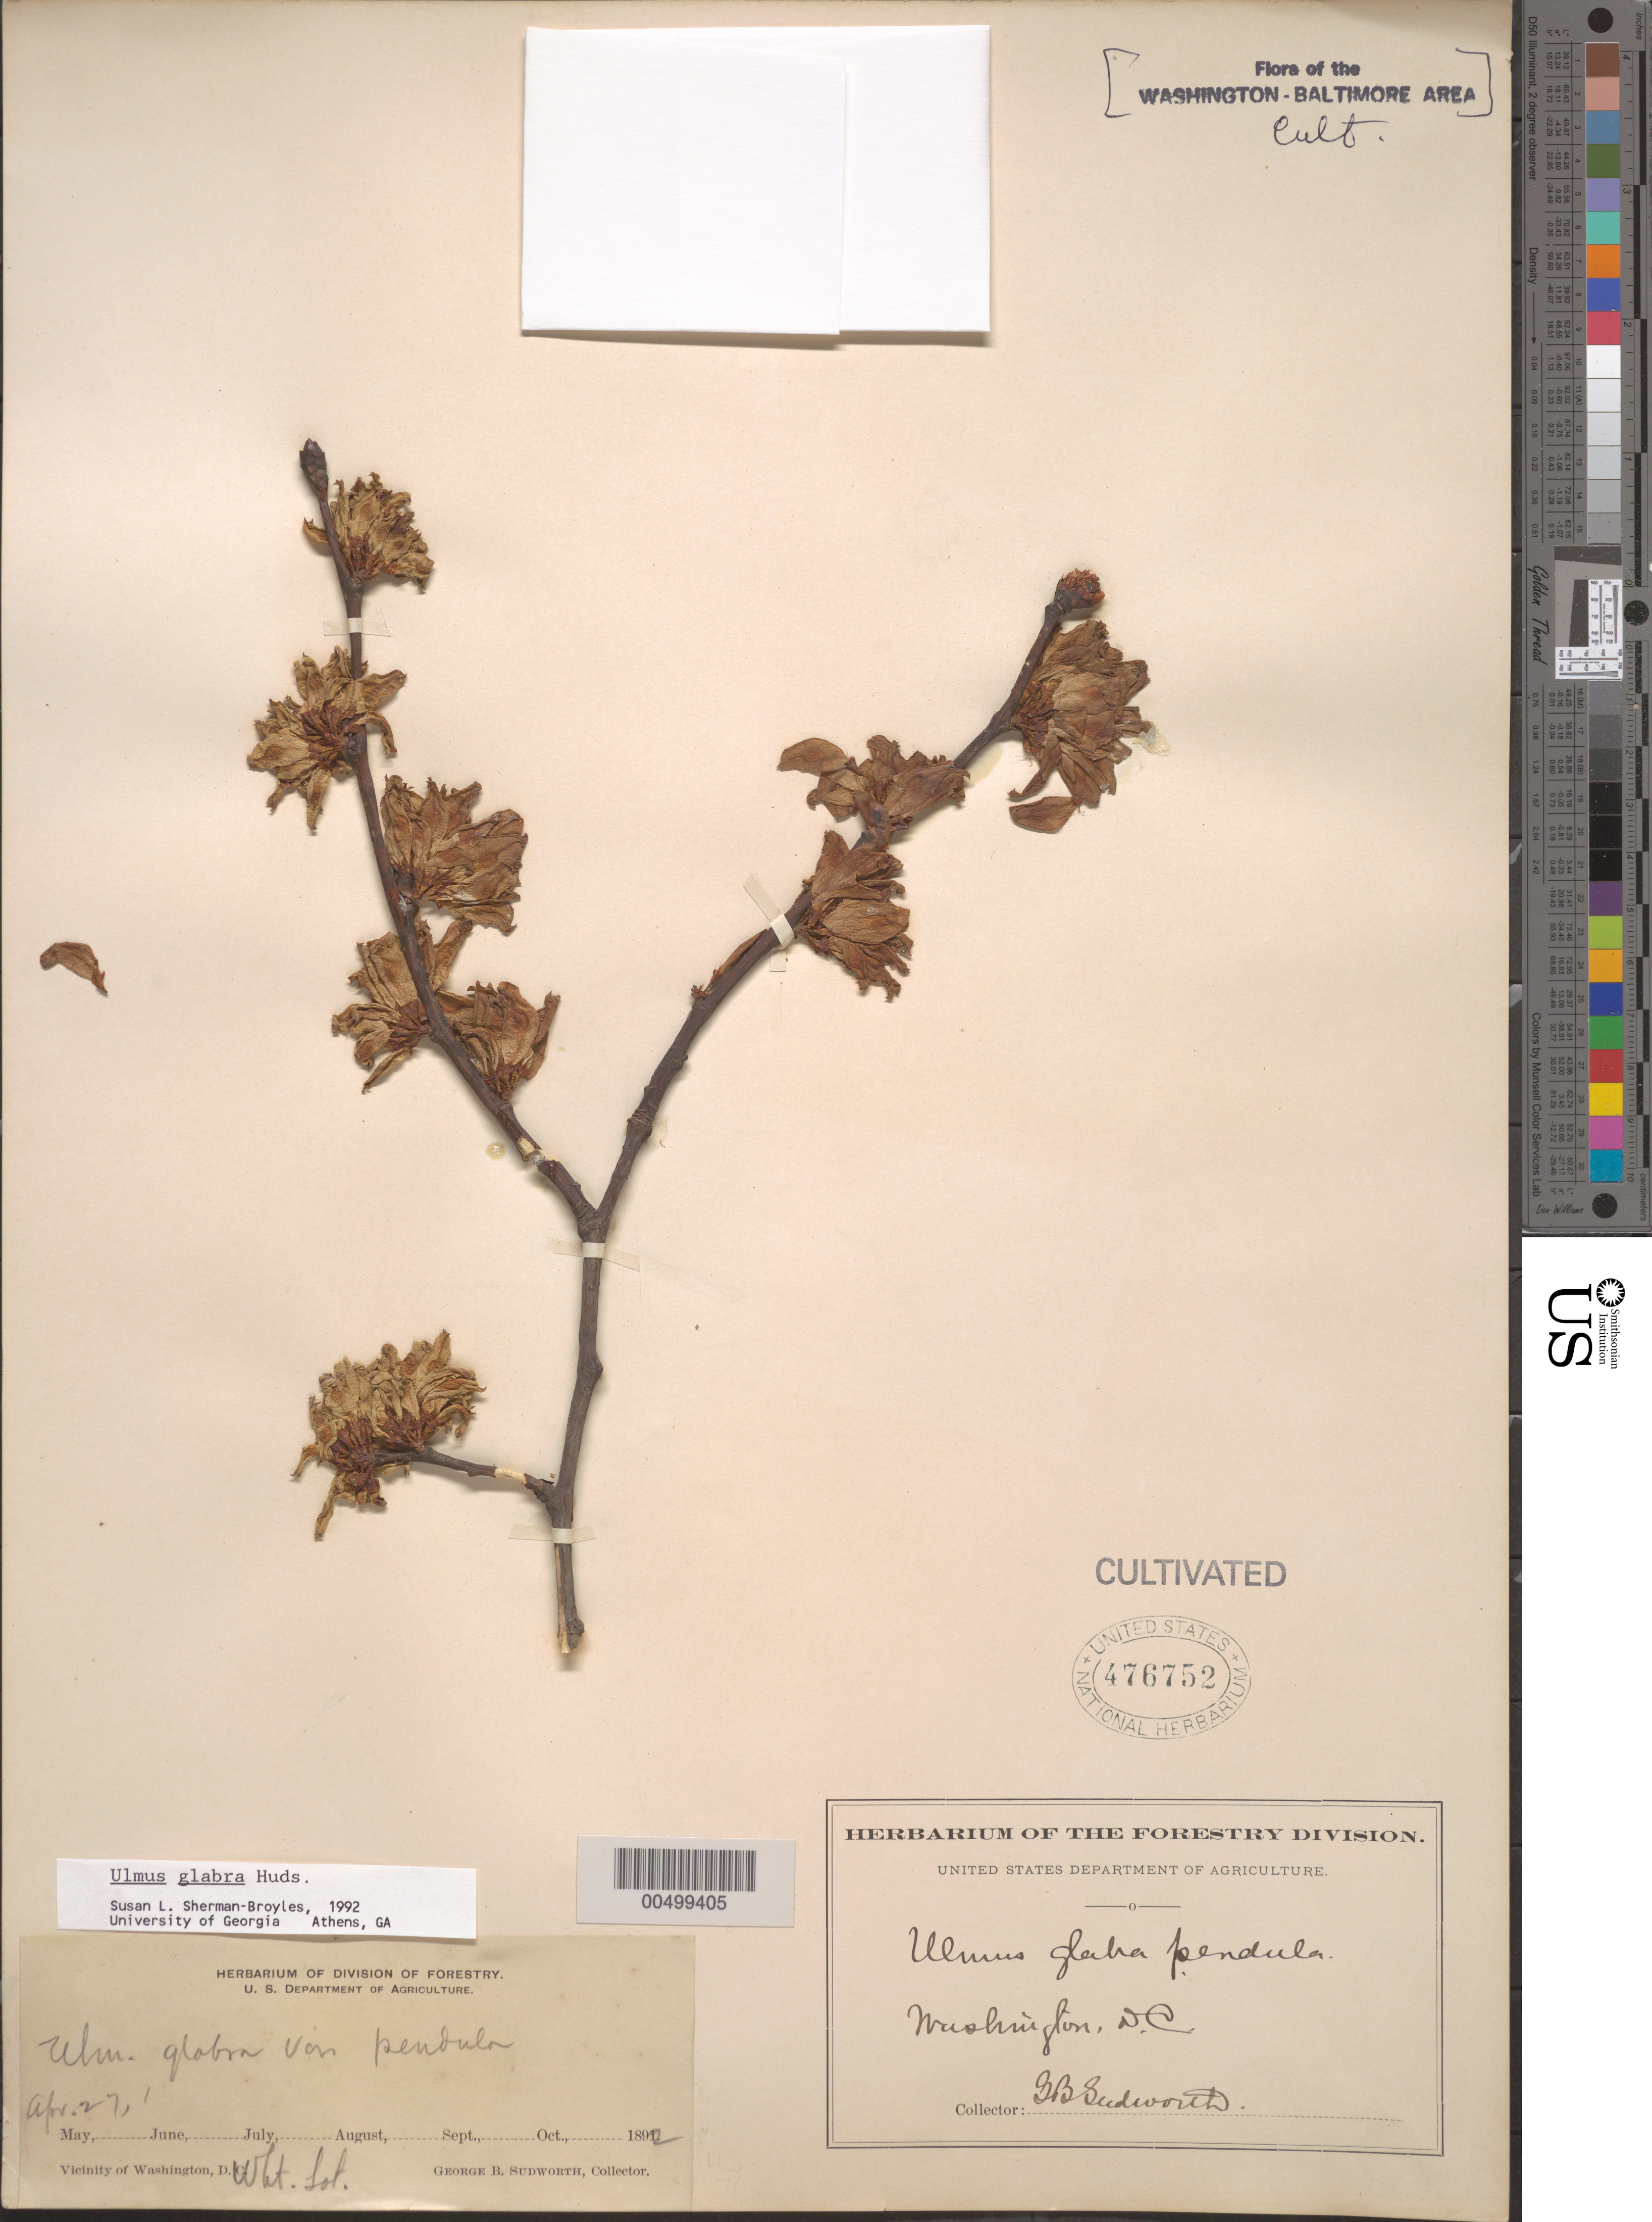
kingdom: Plantae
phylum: Tracheophyta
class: Magnoliopsida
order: Rosales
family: Ulmaceae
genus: Ulmus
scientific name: Ulmus glabra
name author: Huds.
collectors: G. B. Sudworth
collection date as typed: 27 Apr 1892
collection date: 1892-04-27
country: United States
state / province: District of Columbia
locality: White Lot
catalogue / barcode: US 476752